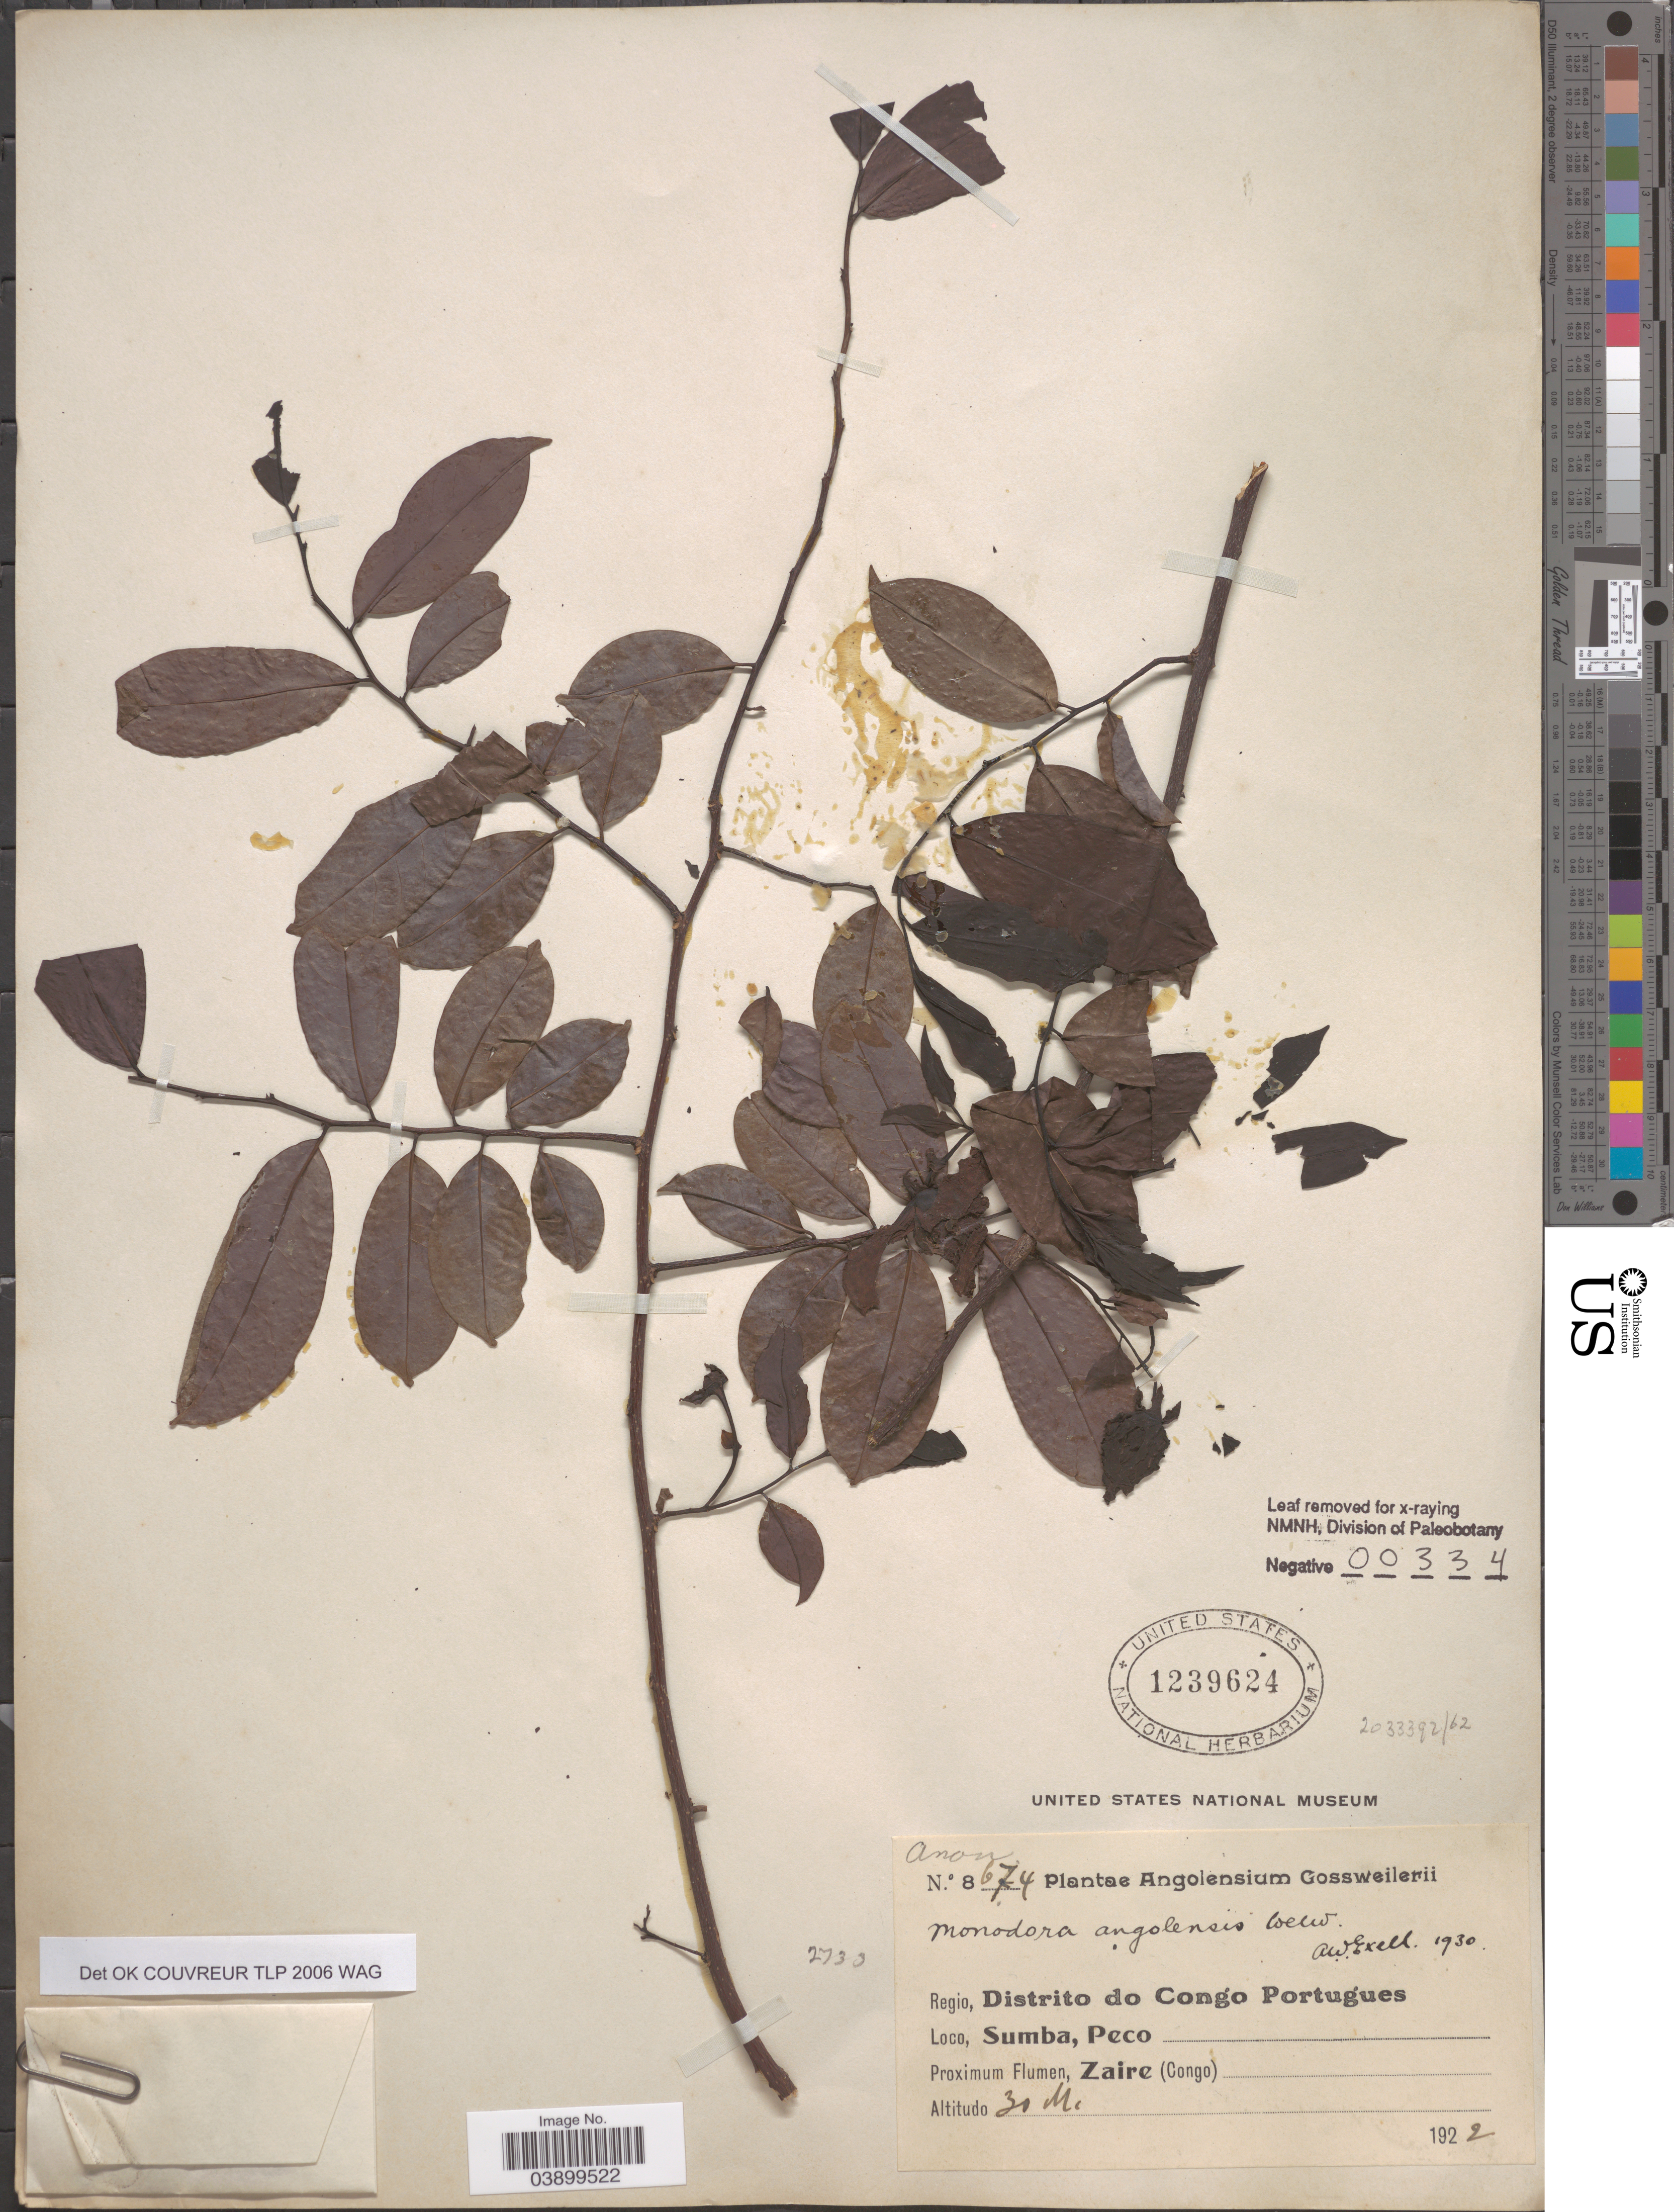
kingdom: Plantae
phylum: Tracheophyta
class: Magnoliopsida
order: Magnoliales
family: Annonaceae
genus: Monodora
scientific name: Monodora angolensis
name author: Welw.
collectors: -. Gossweiler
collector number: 8674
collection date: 1922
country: Angola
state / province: Zaire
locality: Regio, Distrito do Congo Portugues. Sumba, Peco. Proximum Flumen, Zaire (Congo).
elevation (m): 30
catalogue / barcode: US 1239624